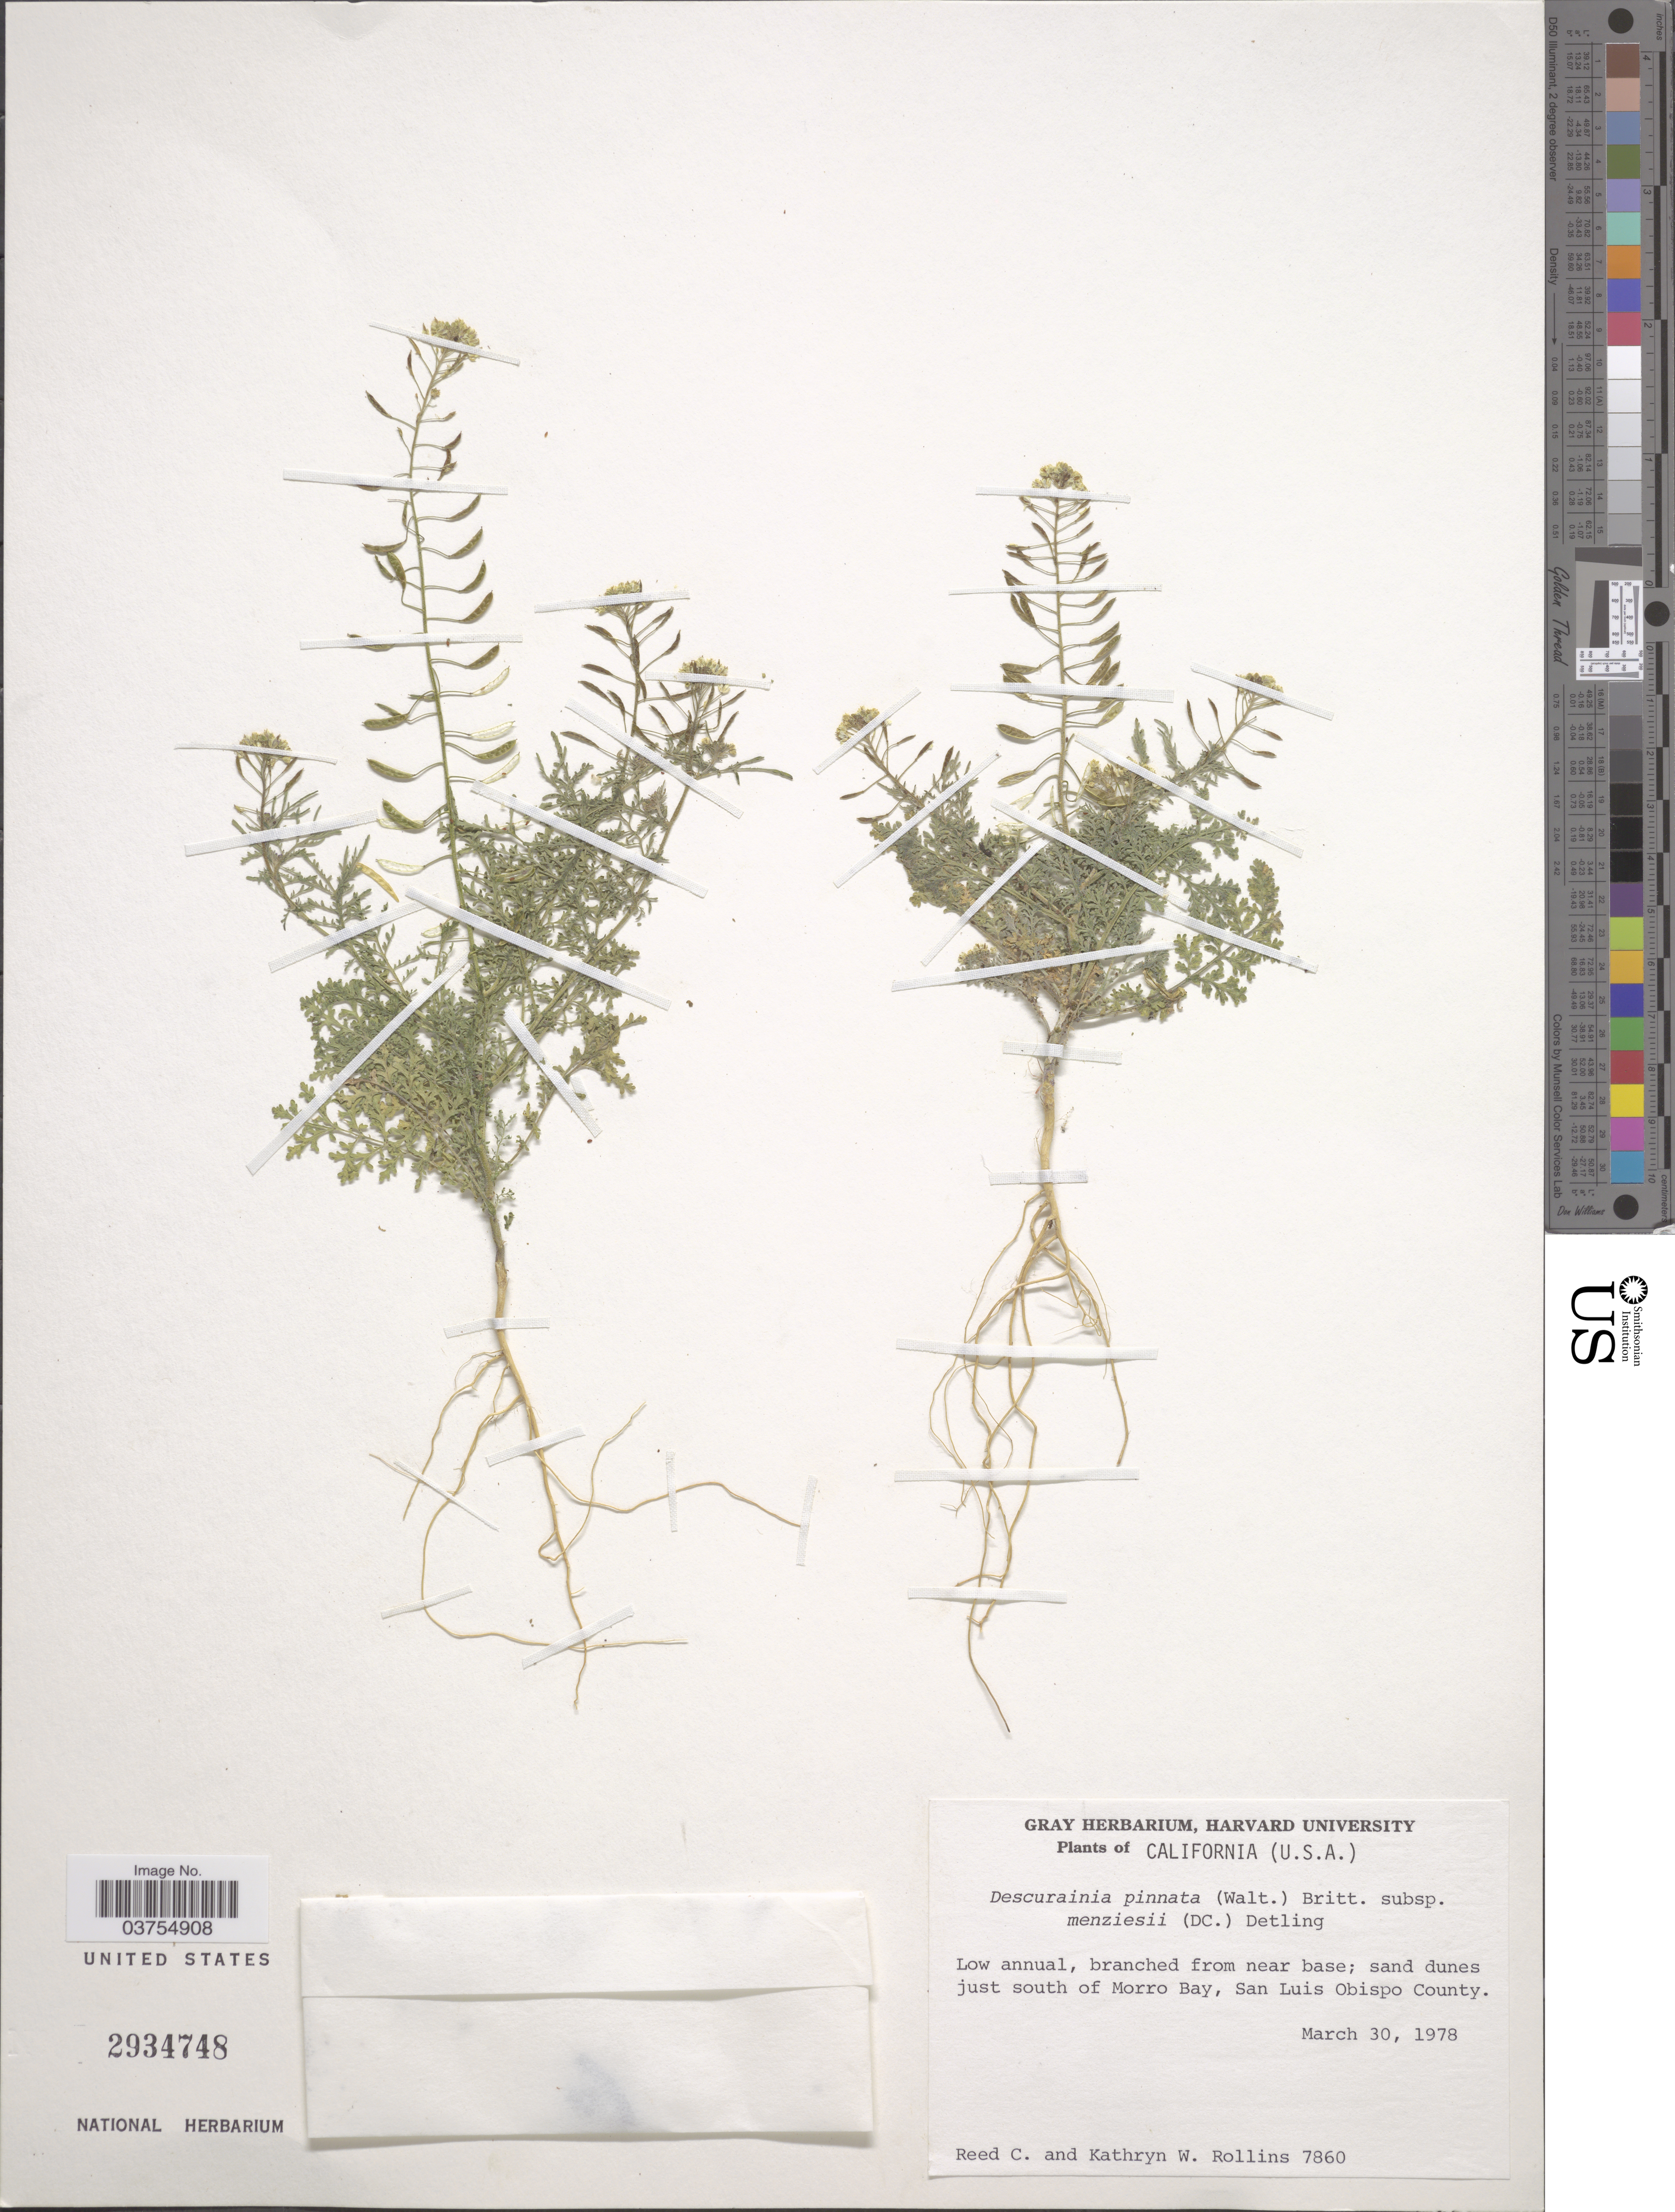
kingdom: Plantae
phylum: Tracheophyta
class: Magnoliopsida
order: Brassicales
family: Brassicaceae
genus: Descurainia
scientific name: Descurainia pinnata subsp. menziesii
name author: (DC.) Detling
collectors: R. C. Rollins & K. W. Rollins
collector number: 7860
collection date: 1978-03-30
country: United States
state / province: California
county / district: San Luis Obispo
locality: Sand dunes just south of Morro Bay, San Luis Obispo County.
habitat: sand dunes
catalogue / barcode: US 2934748